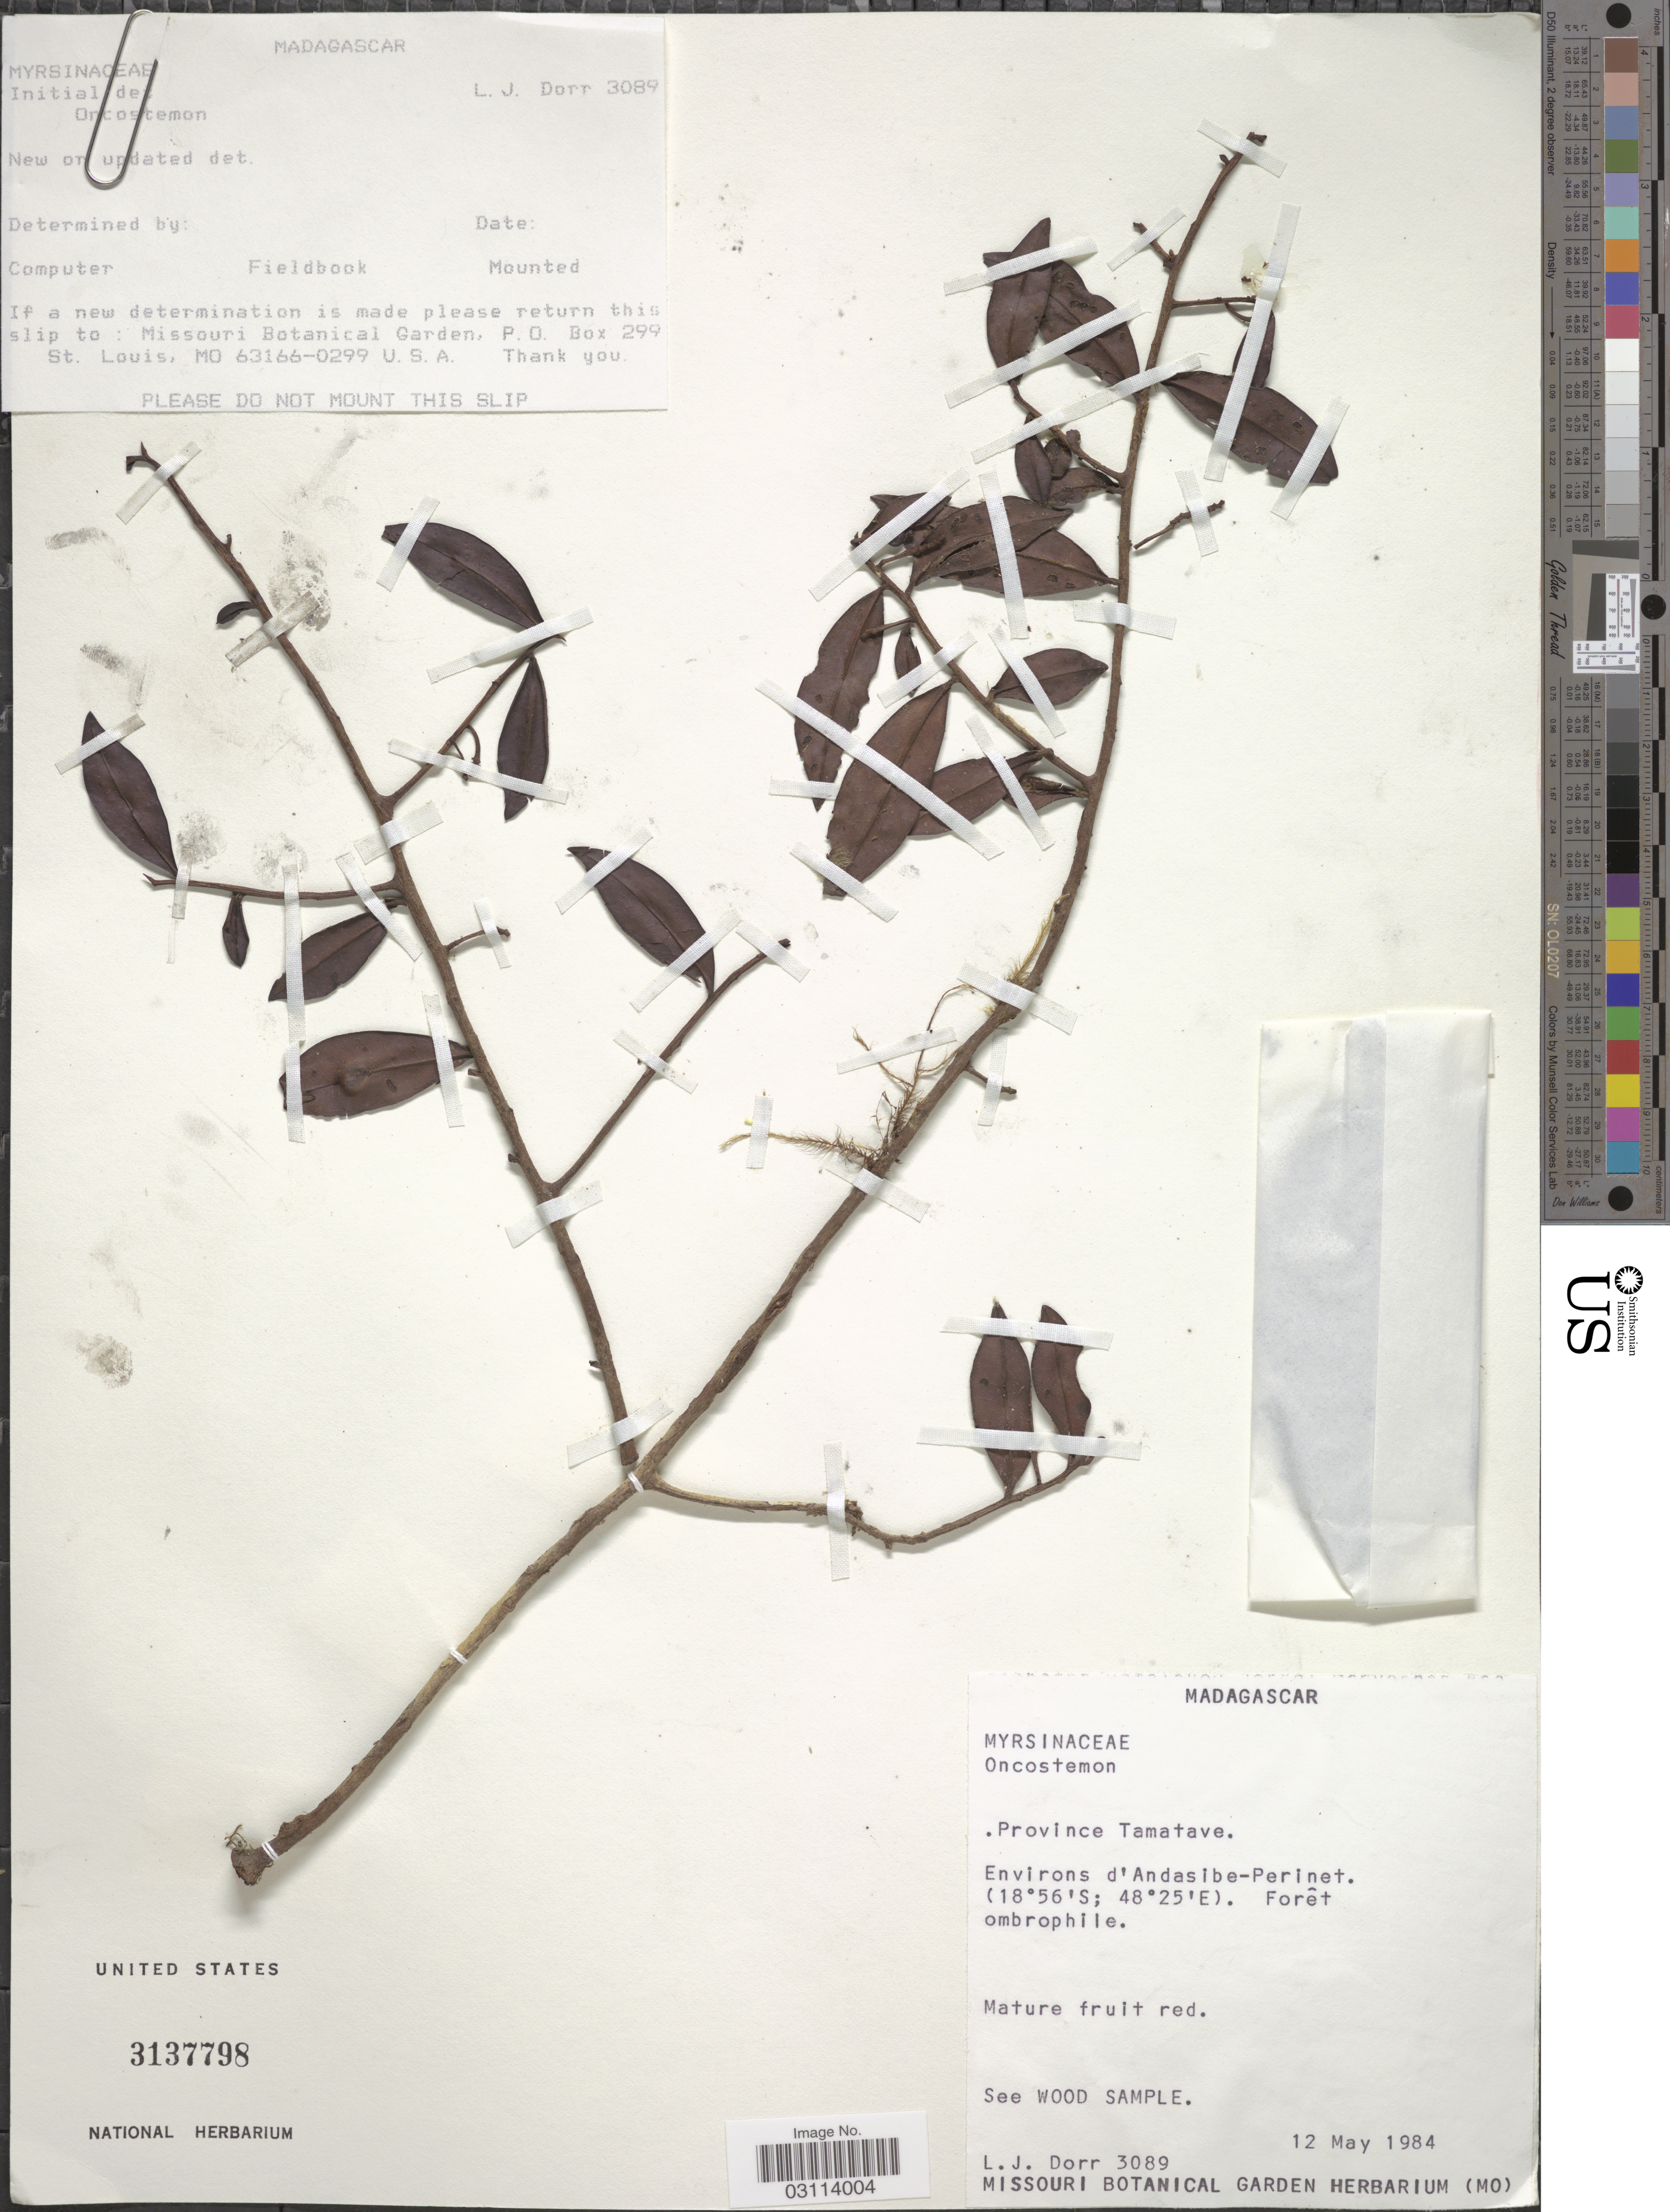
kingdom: Plantae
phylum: Tracheophyta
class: Magnoliopsida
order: Ericales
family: Primulaceae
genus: Oncostemon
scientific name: Oncostemon sp.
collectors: L. J. Dorr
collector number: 3089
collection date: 1984-05-12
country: Madagascar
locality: Province Tamatave. Environs d'Andasibe-Perinet.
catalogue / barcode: US 3137798